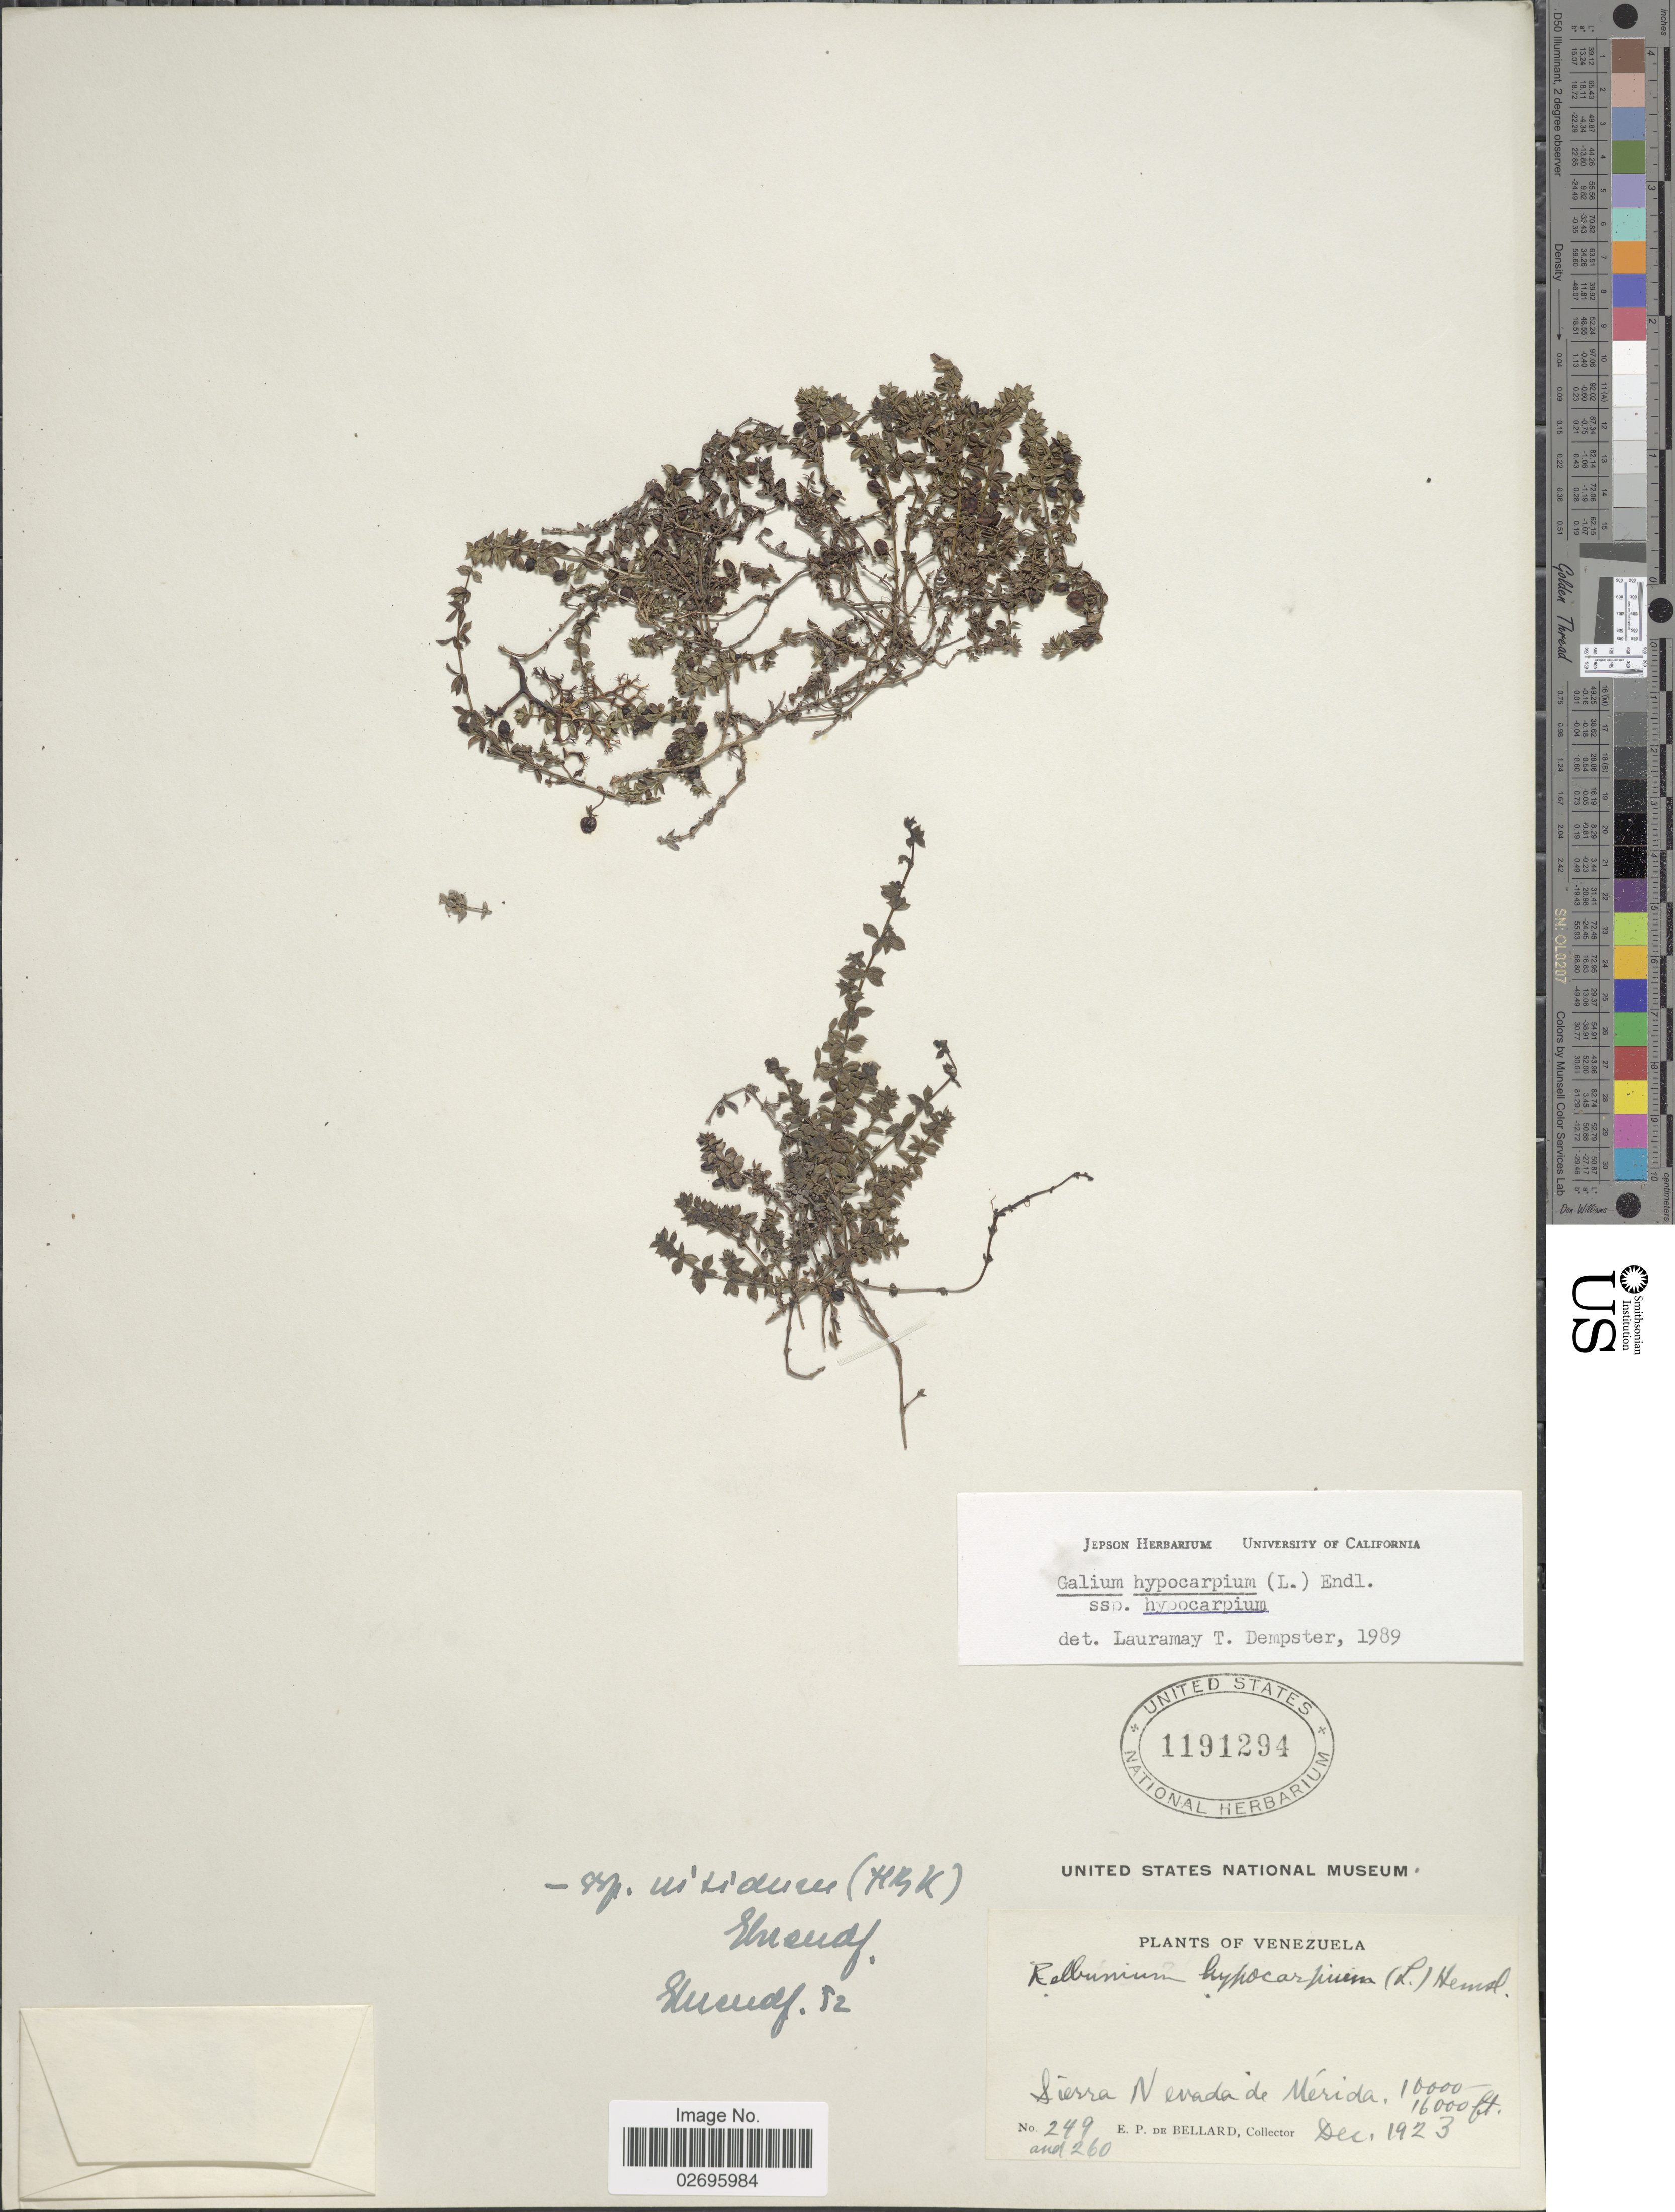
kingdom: Plantae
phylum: Tracheophyta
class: Magnoliopsida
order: Gentianales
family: Rubiaceae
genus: Galium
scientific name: Galium hypocarpium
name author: (L.) Endl. ex Griseb.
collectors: E. de Bellard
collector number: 249/260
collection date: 1923-12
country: Venezuela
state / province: Mérida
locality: Sierra Nevada de Mérida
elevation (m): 305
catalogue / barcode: US 1191294